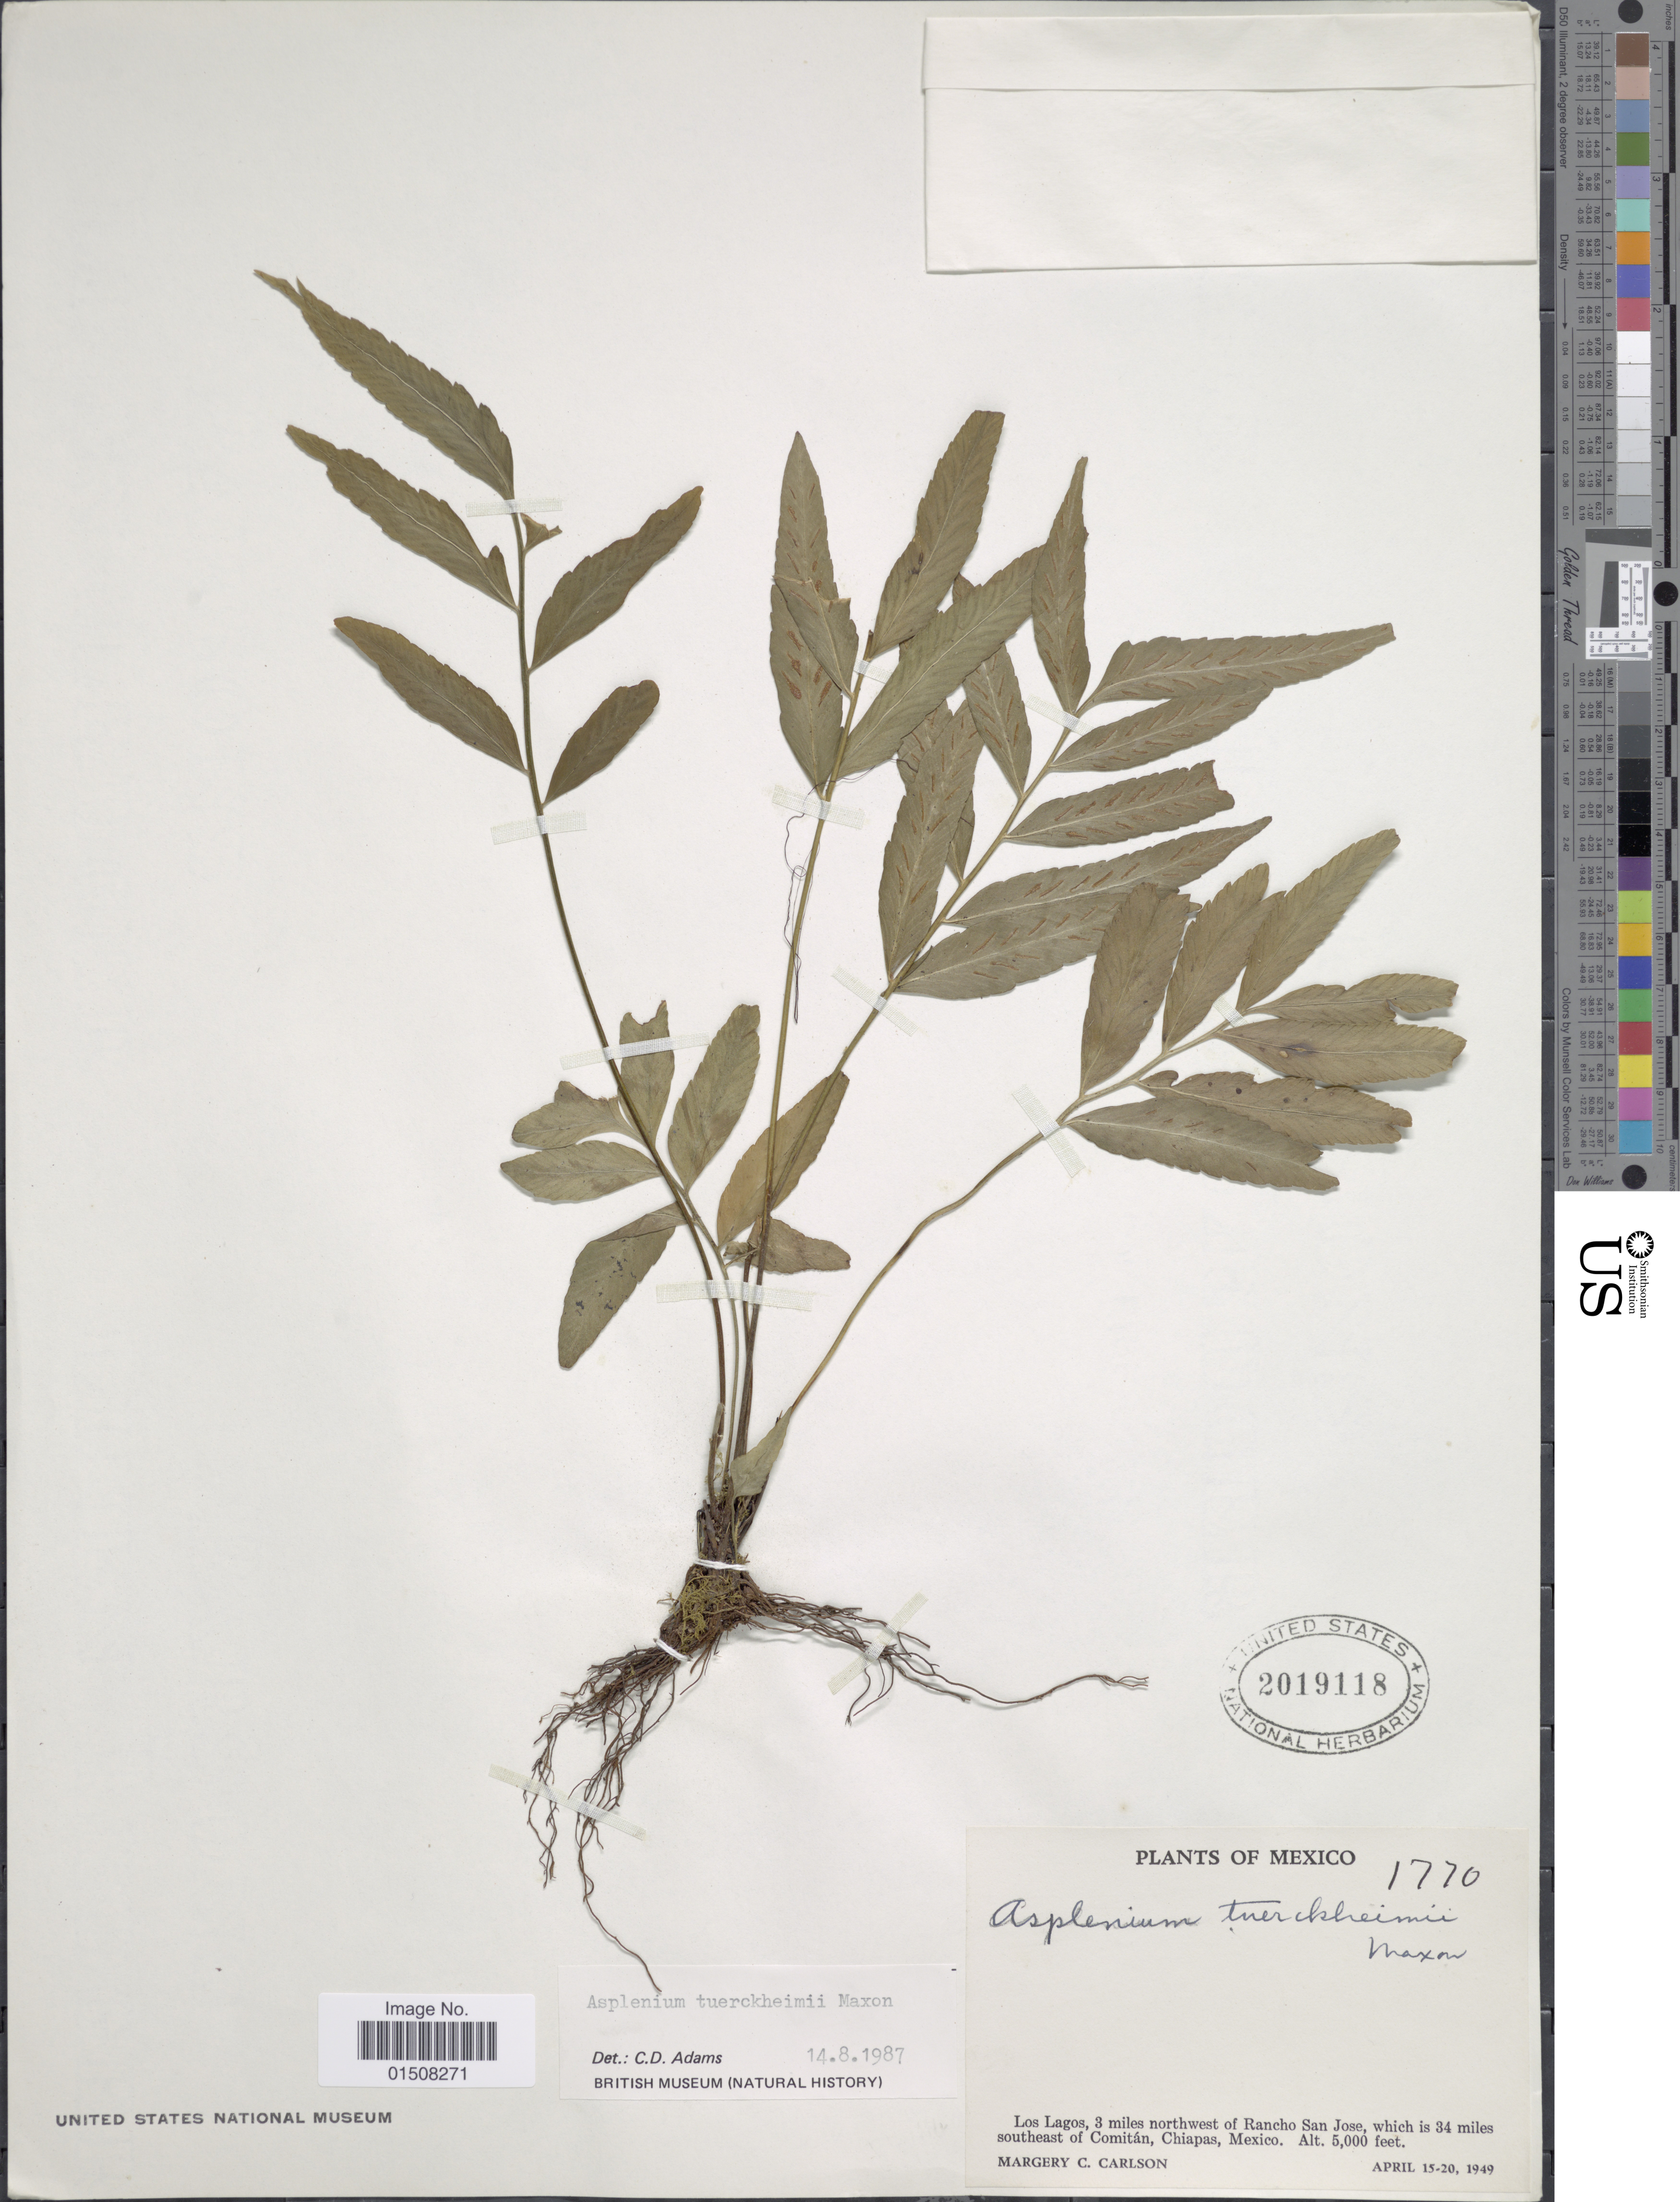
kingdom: Plantae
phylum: Tracheophyta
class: Polypodiopsida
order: Polypodiales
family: Aspleniaceae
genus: Asplenium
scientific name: Asplenium tuerckheimii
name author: Maxon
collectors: M. C. Carlson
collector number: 1770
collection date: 1949-04-15/1949-04-20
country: Mexico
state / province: Chiapas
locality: Los Lagos, 3 miles northwest of Rancho San Jose, which is 34 miles southeast of Comitán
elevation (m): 1524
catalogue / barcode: US 2019118